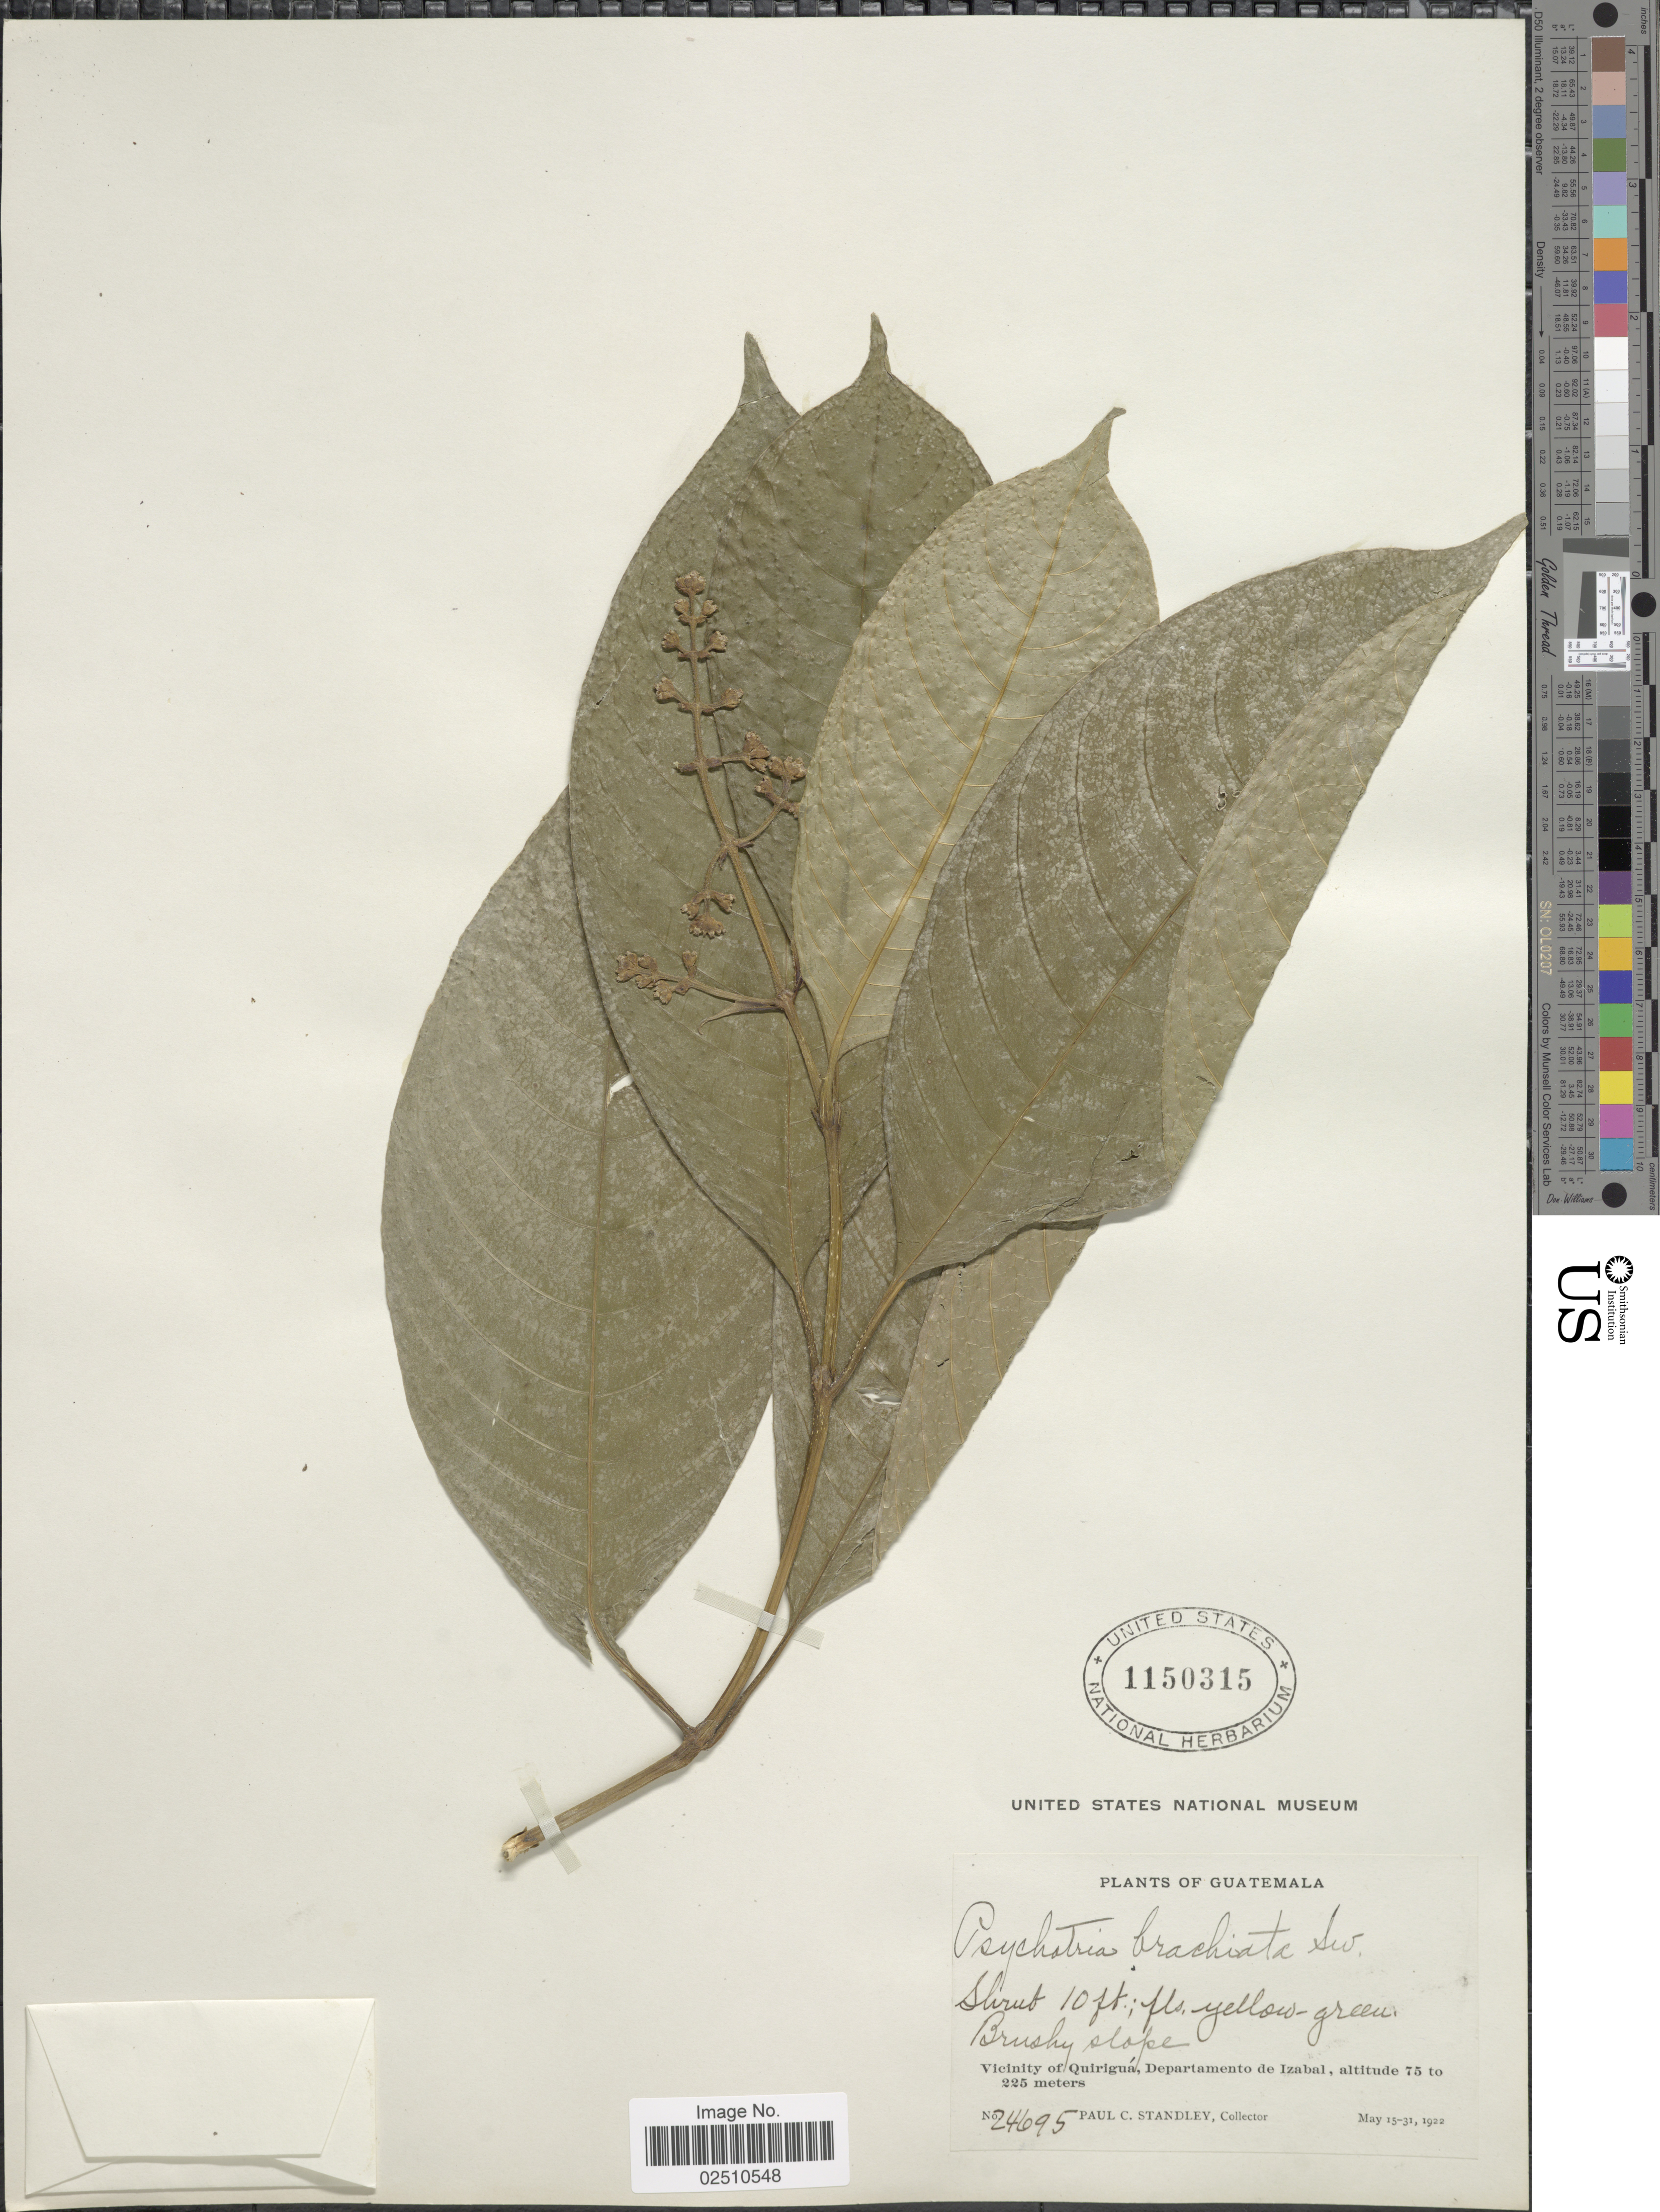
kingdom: Plantae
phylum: Tracheophyta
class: Magnoliopsida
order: Gentianales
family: Rubiaceae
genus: Psychotria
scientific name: Psychotria brachiata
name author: Sw.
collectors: P. C. Standley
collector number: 24695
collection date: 1922-05-15/1922-05-31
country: Guatemala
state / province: Izabal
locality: Vicinity of Quirigua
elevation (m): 75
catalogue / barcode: US 1150315